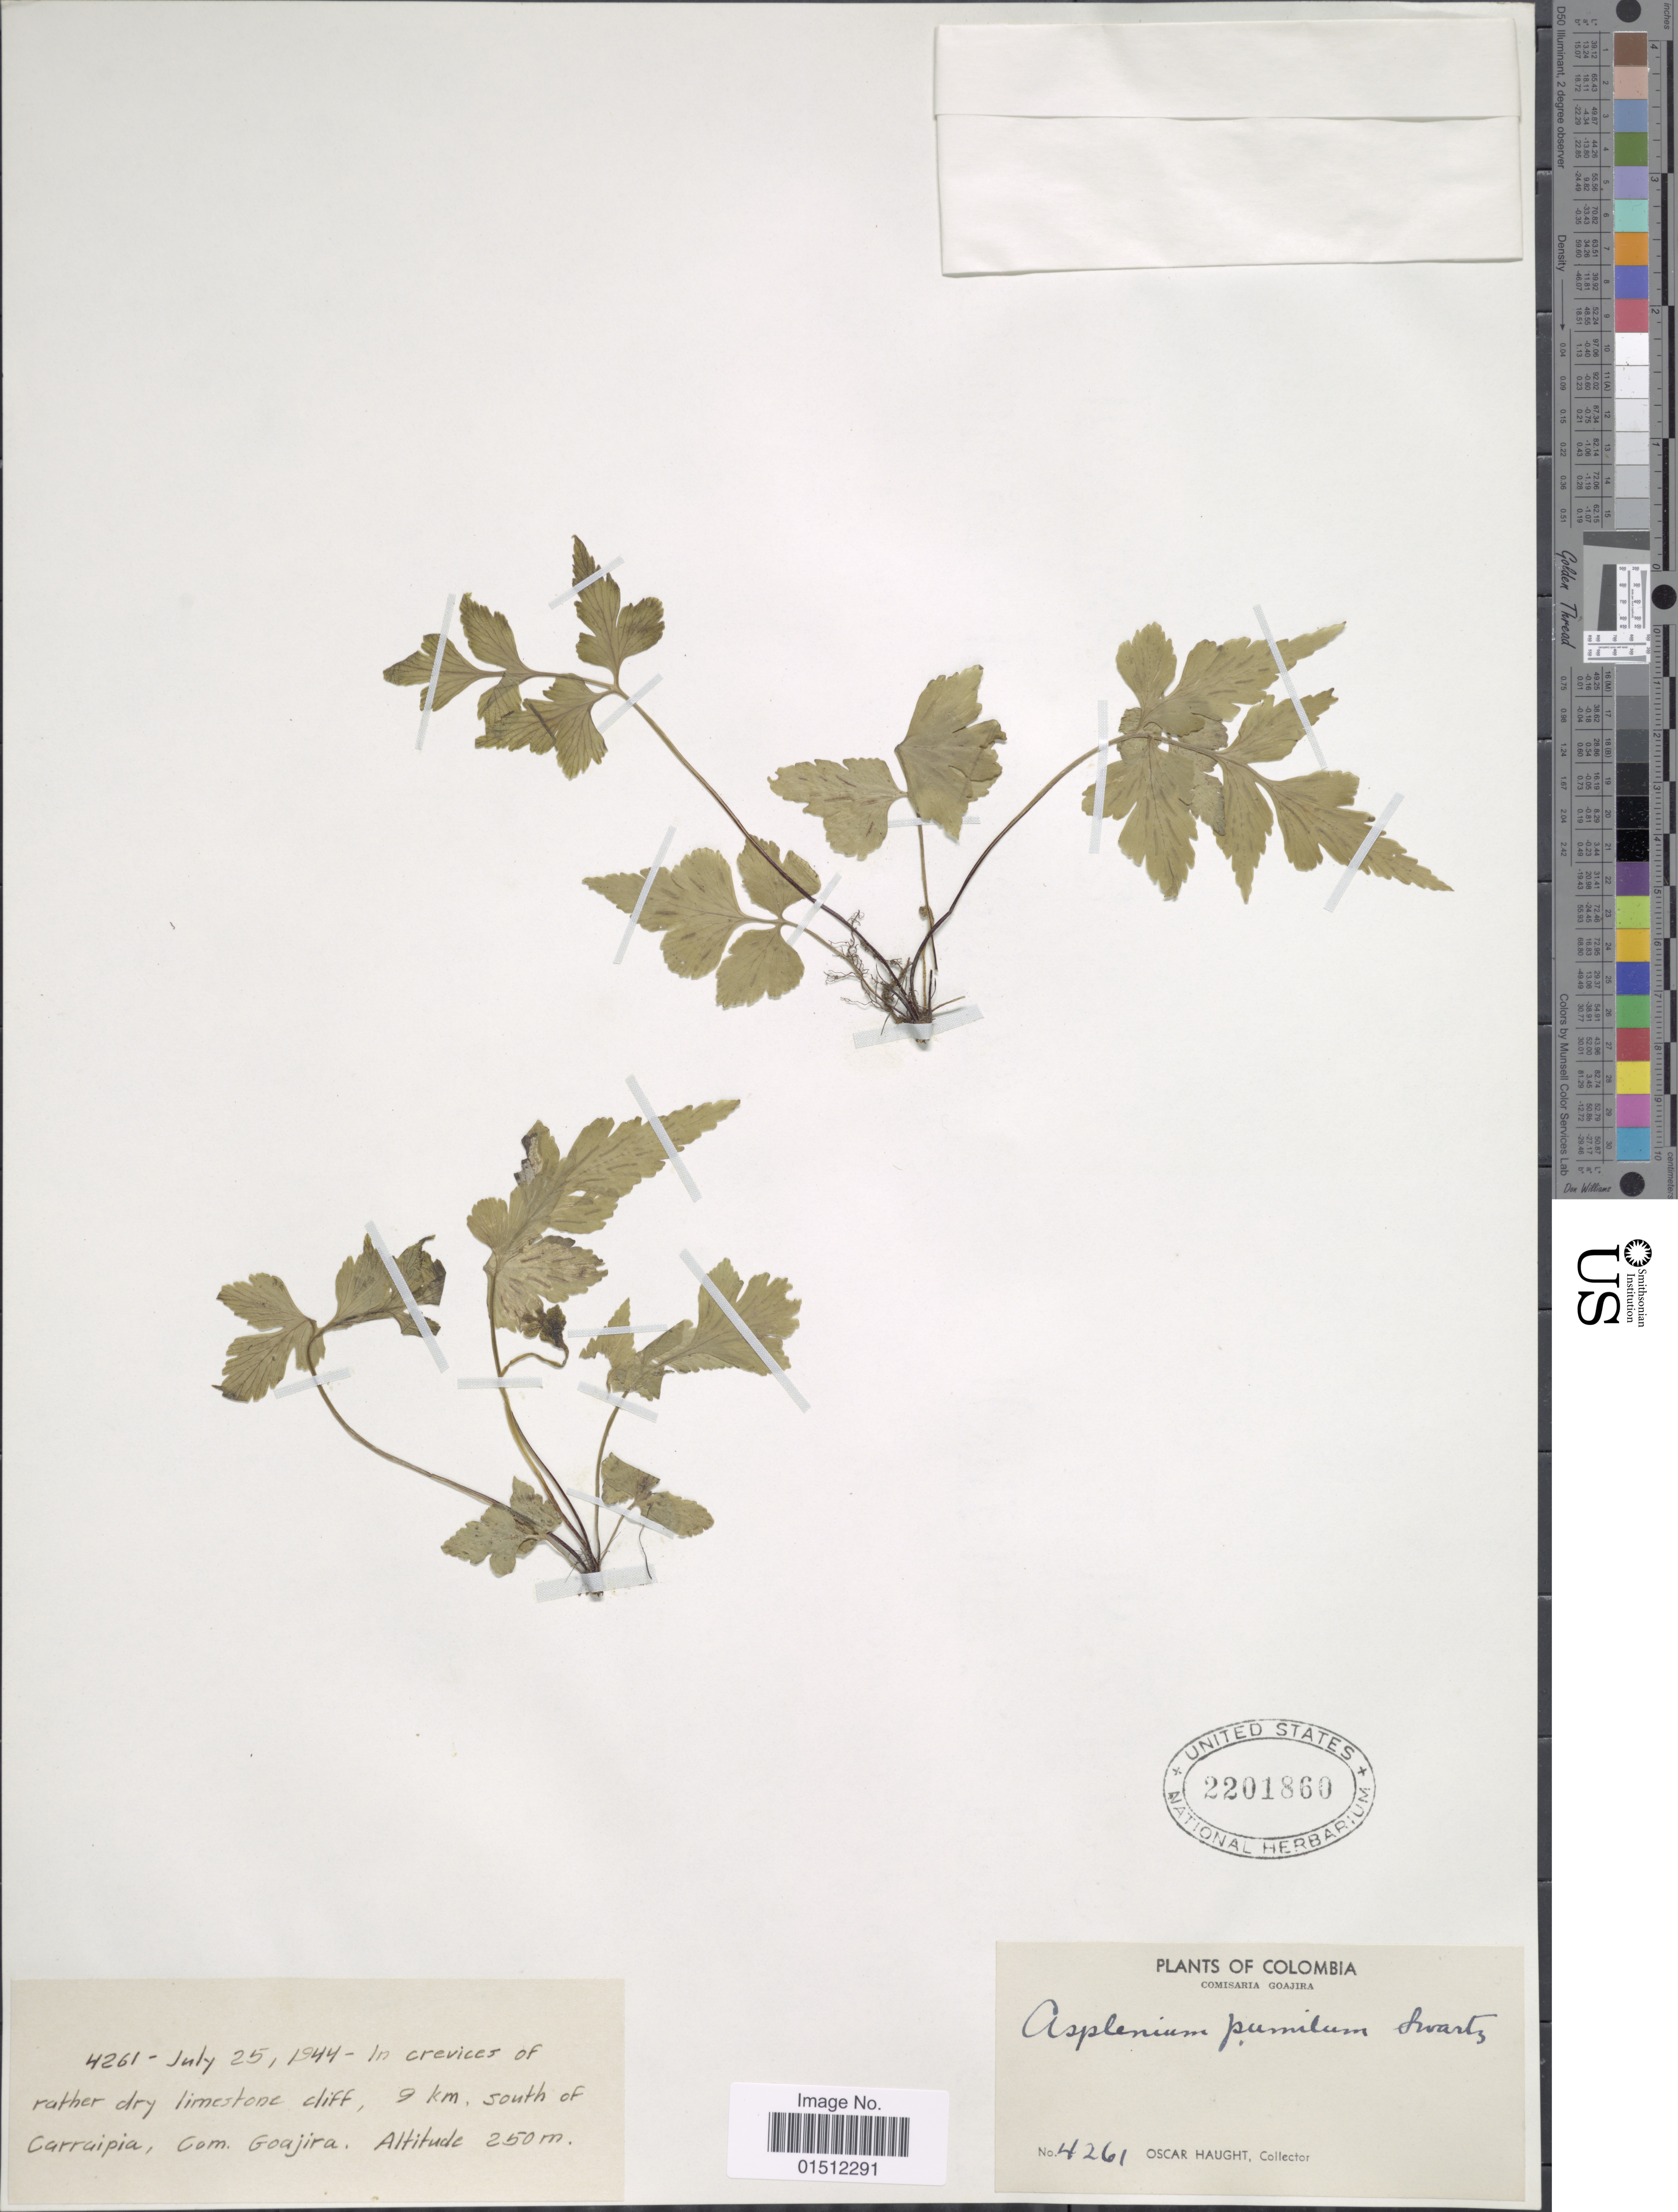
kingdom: Plantae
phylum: Tracheophyta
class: Polypodiopsida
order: Polypodiales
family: Aspleniaceae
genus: Asplenium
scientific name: Asplenium pumilum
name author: Sw.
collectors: O. L. Haught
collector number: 4261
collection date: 1944-07-25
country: Colombia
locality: Colombia, Comisaria Goajira.9 km, south of Carraipia, Com Goajira.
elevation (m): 250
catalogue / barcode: US 2201860